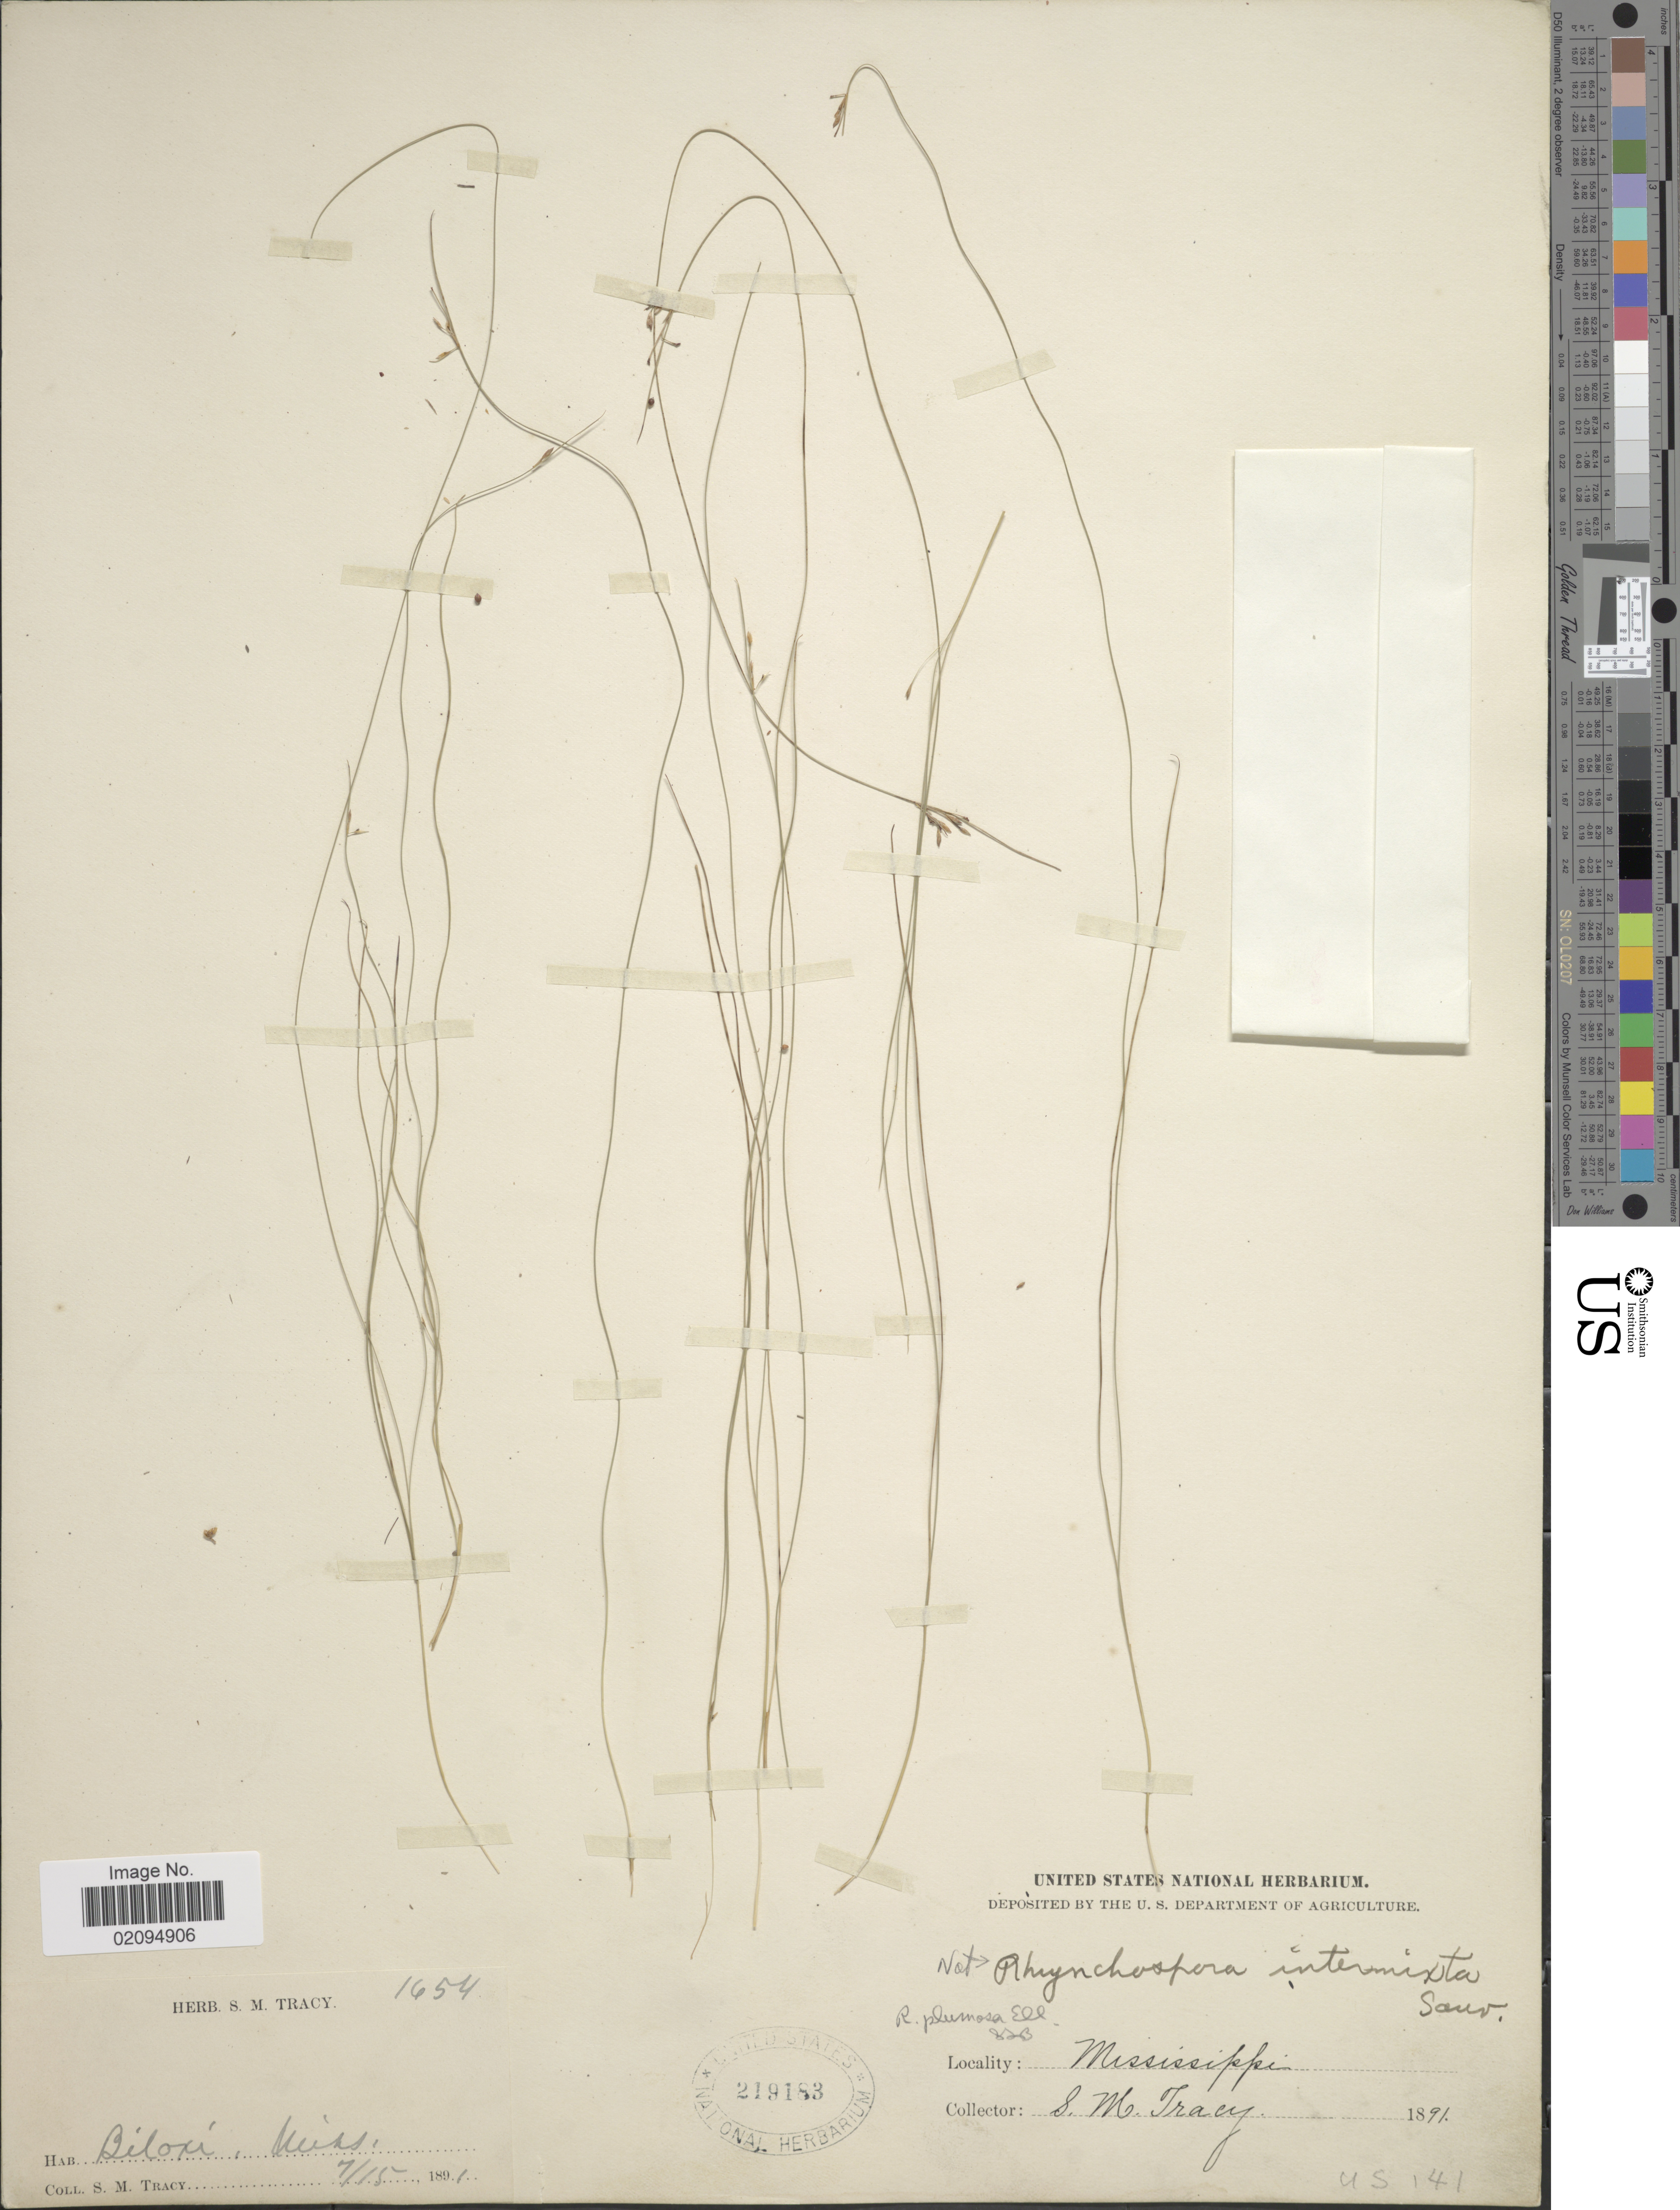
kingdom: Plantae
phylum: Tracheophyta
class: Liliopsida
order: Poales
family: Cyperaceae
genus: Rhynchospora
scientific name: Rhynchospora plumosa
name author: Elliott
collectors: S. M. Tracy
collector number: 1654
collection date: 1891-07-15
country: United States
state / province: Mississippi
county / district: Harrison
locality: Biloxi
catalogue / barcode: US 219183